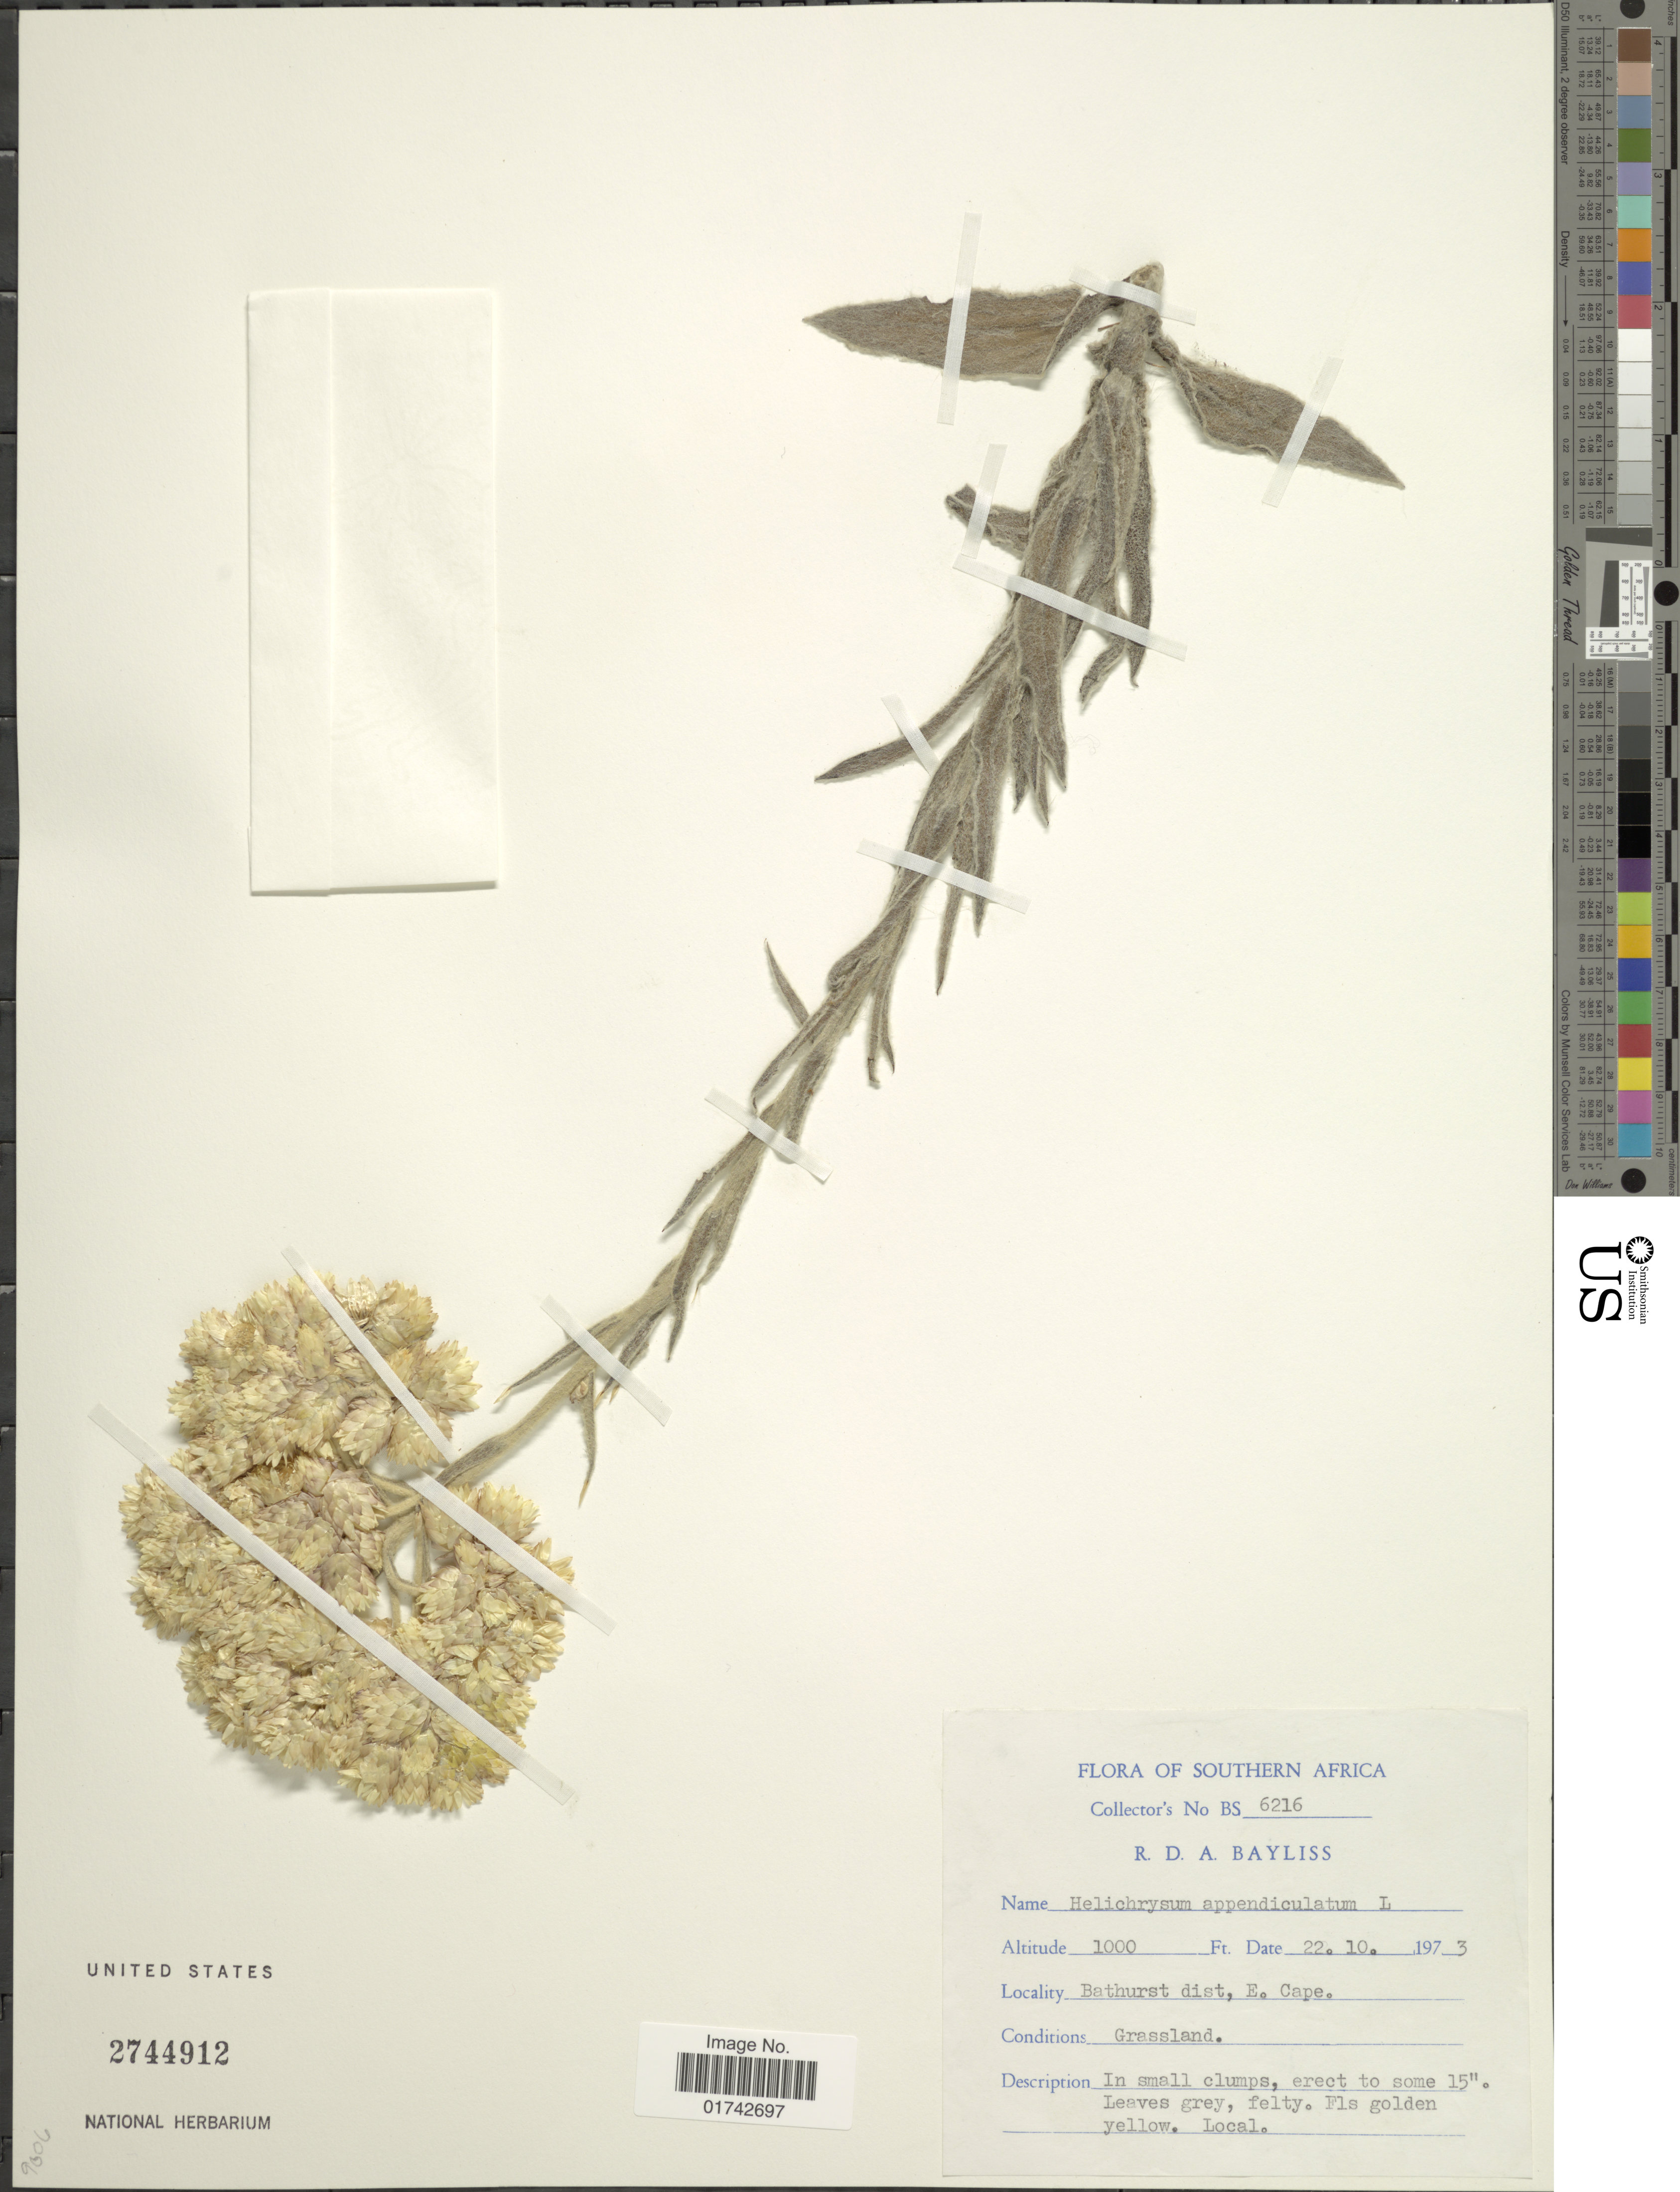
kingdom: Plantae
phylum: Tracheophyta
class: Magnoliopsida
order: Asterales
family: Asteraceae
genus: Helichrysum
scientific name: Helichrysum appendiculatum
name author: (L. f.) Less.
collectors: R. Bayliss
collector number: BS 6216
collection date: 1973-10-22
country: South Africa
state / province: Eastern Cape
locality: Bathurst dist.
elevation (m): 305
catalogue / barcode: US 2744912